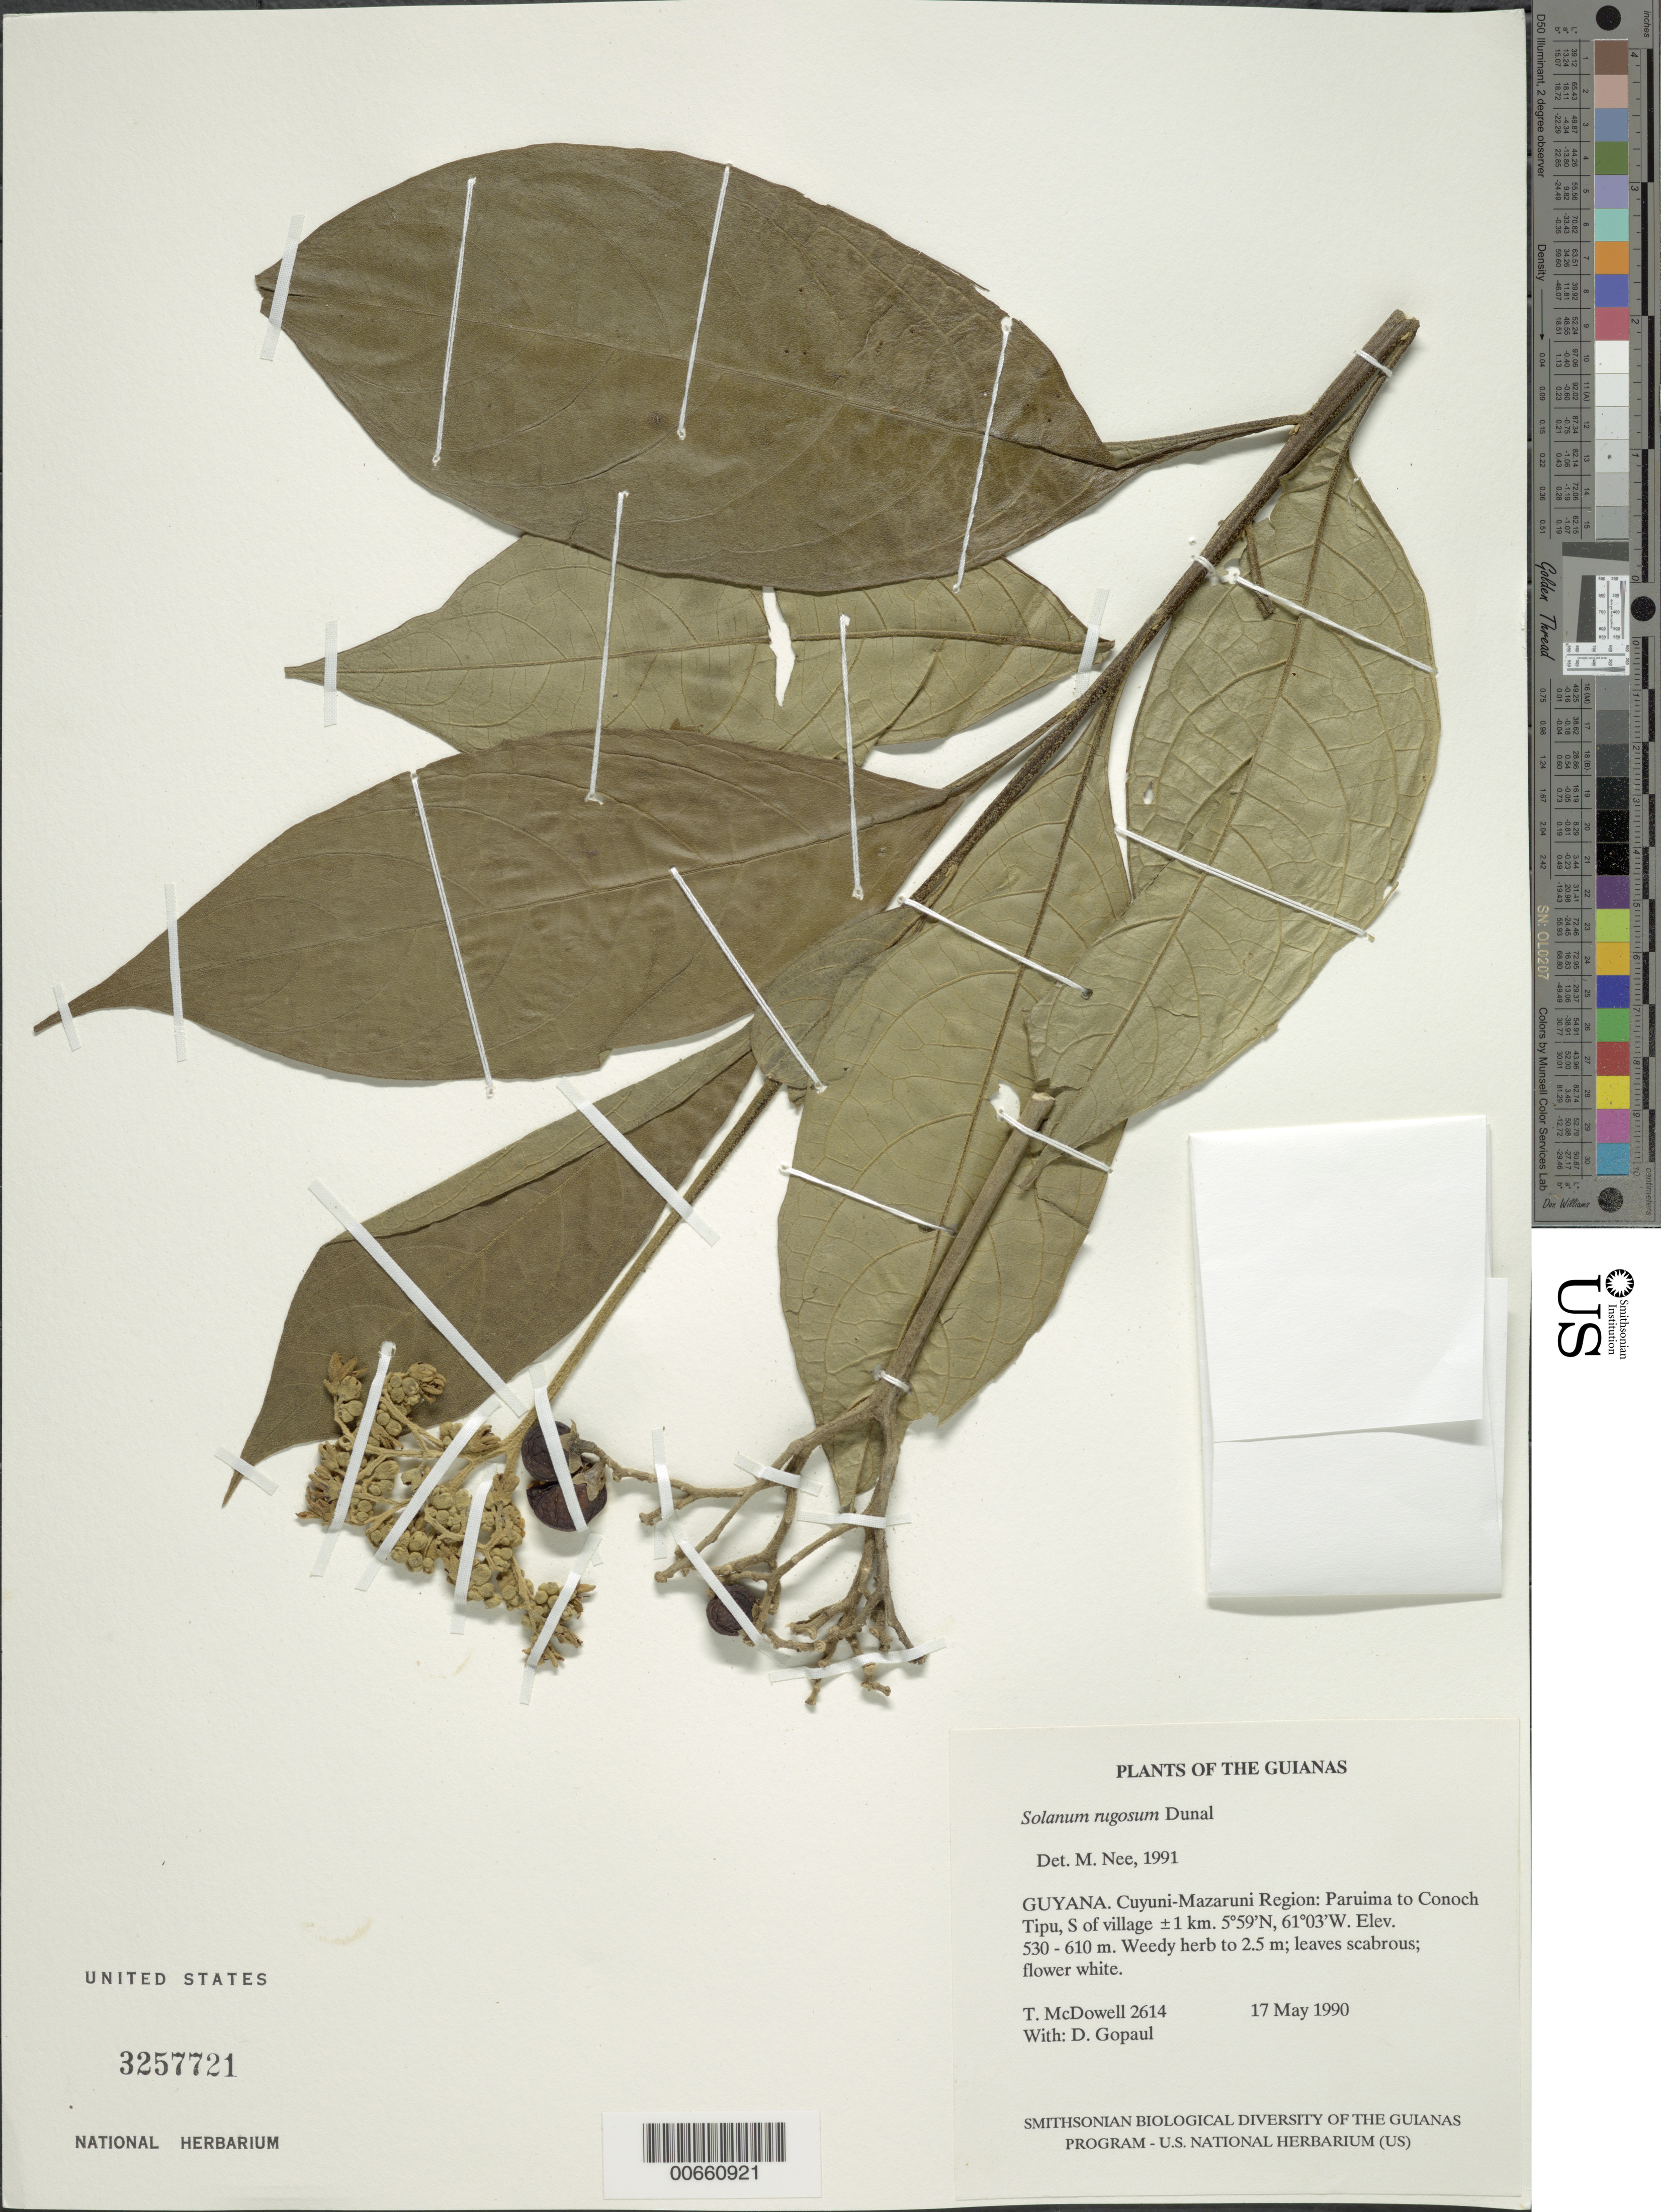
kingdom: Plantae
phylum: Tracheophyta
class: Magnoliopsida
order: Solanales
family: Solanaceae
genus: Solanum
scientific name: Solanum rugosum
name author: Dunal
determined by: Nee, Michael H.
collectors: T. McDowell & D. Gopaul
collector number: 2614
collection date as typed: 5 May 1990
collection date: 1990-05-05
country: Guyana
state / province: Cuyuni-Mazaruni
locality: Paruima to Conoch Tipu, S of village ±1 km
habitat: Disturbed farmed hillside with regrowth forest; old forest on hilltop.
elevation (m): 530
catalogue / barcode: US 3257721